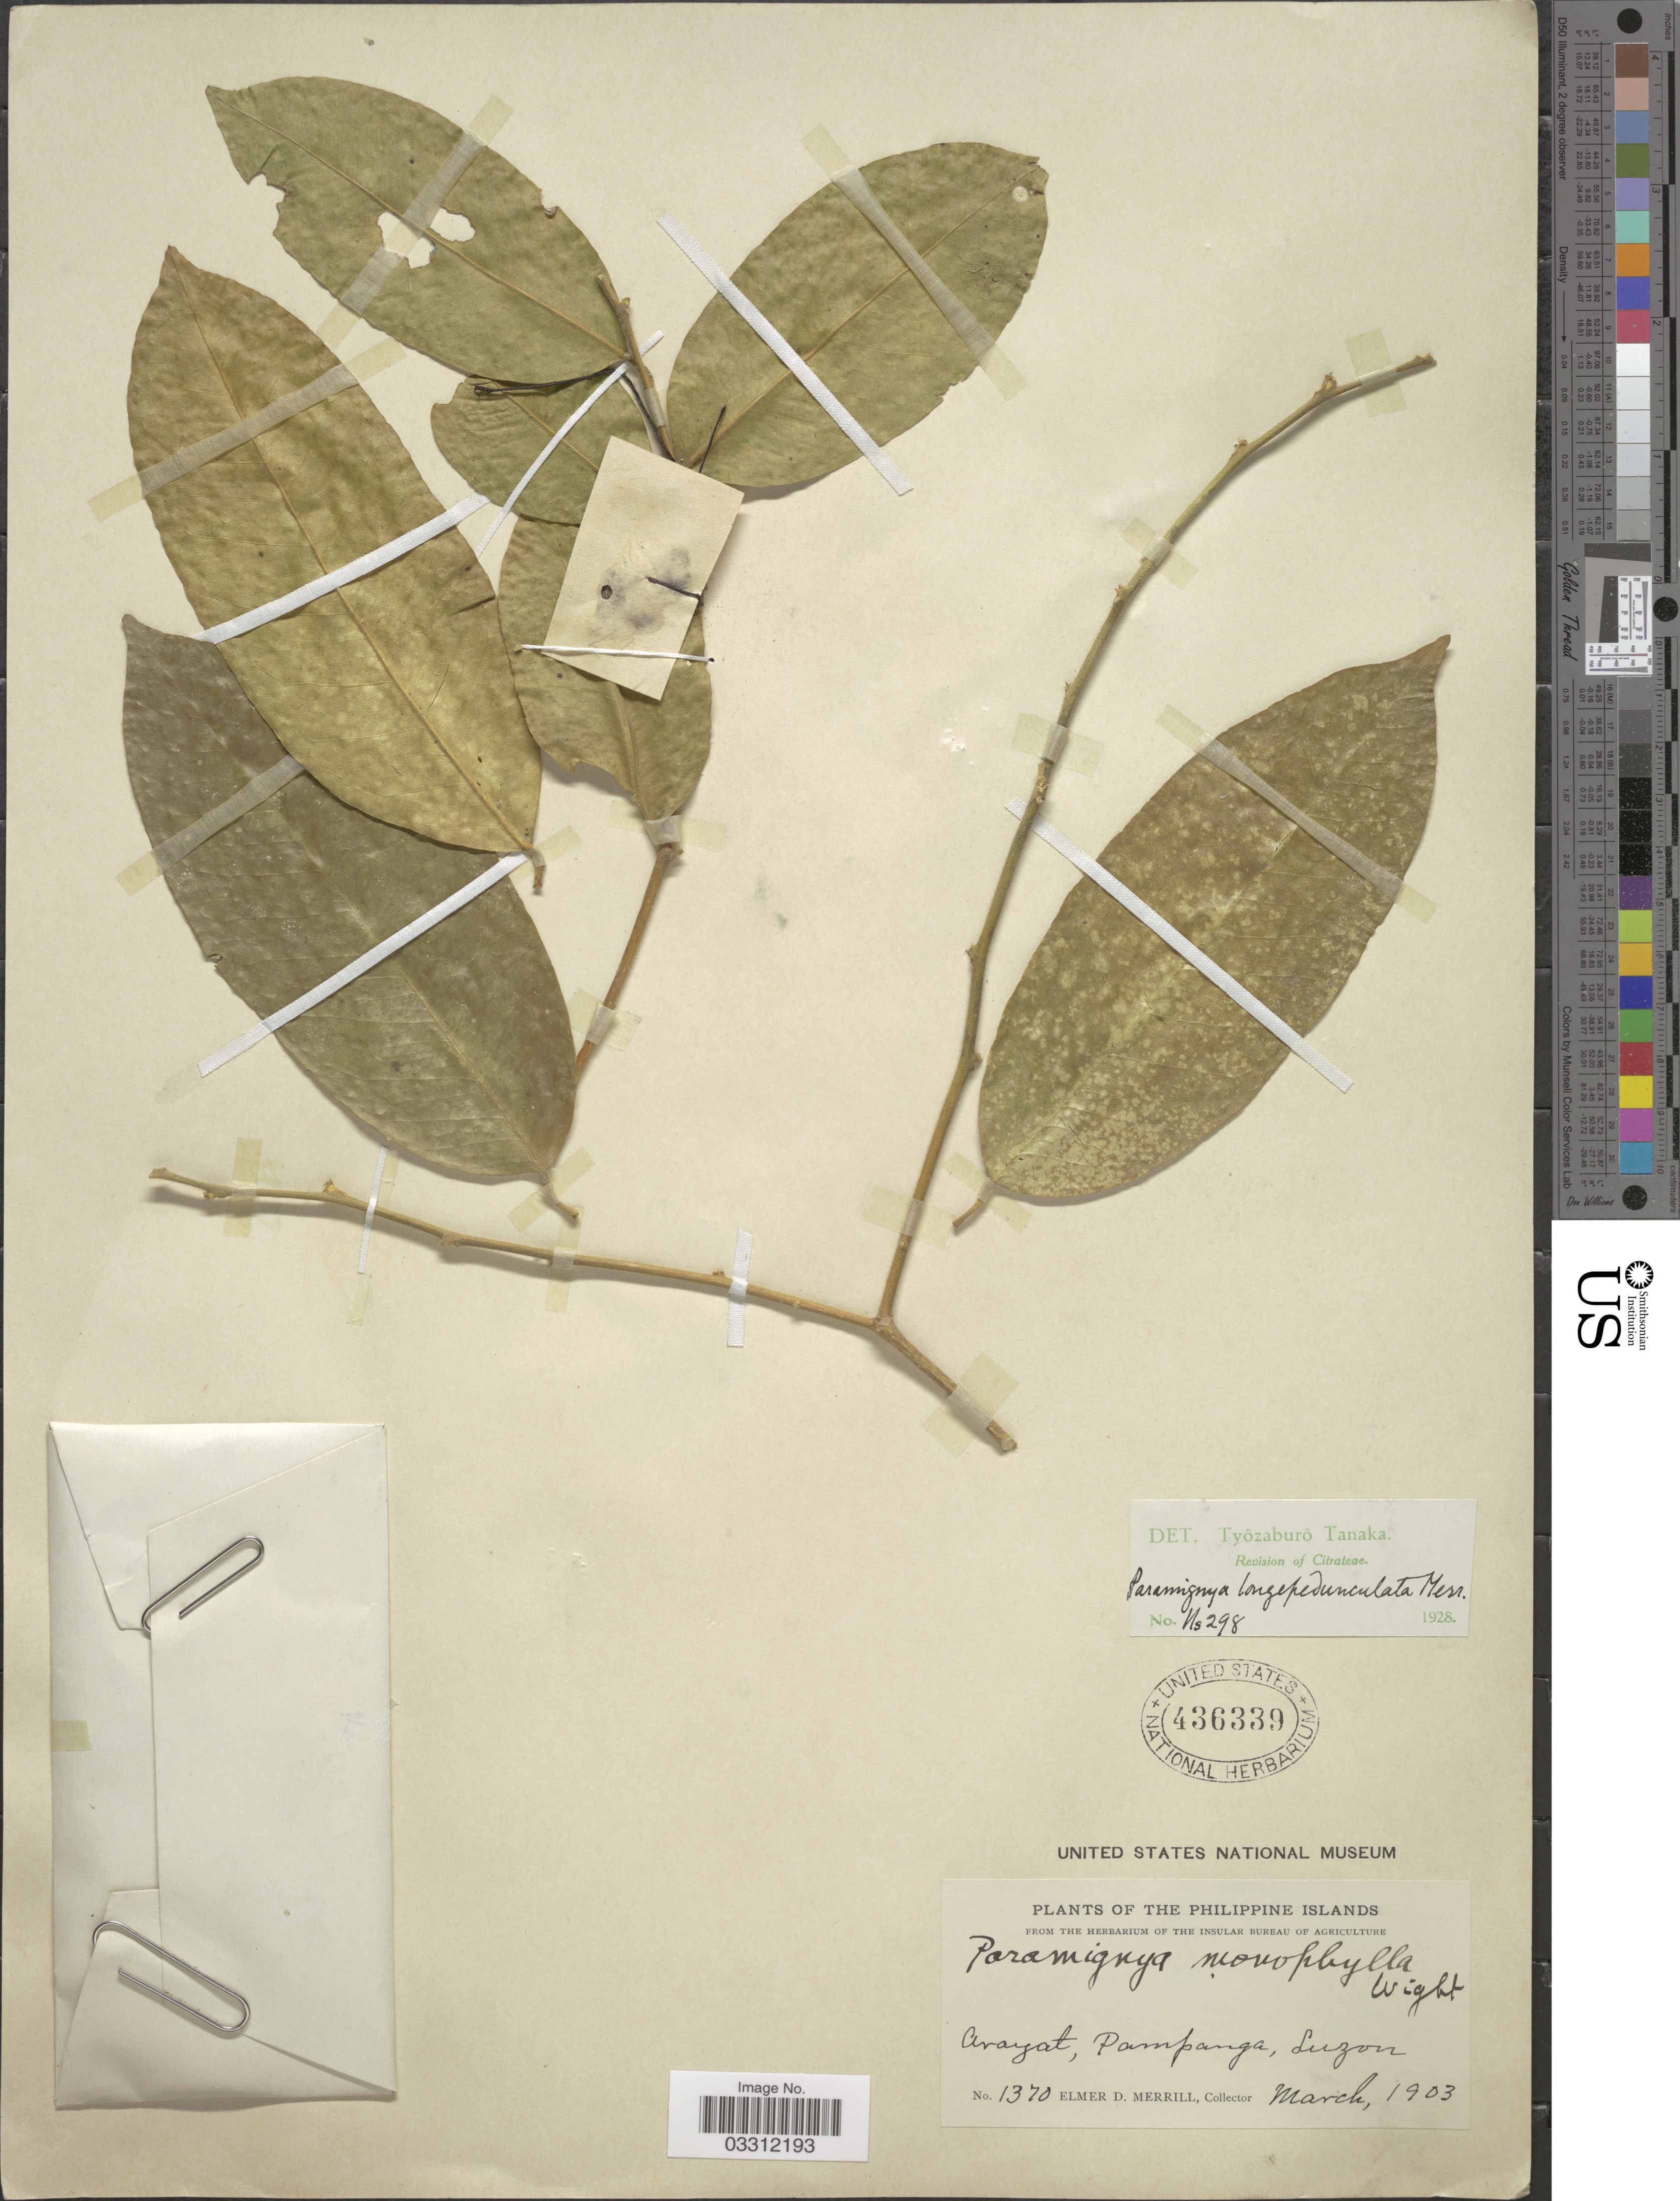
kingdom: Plantae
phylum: Tracheophyta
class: Magnoliopsida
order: Sapindales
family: Rutaceae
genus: Paramignya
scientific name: Paramignya longipedunculata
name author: Merr.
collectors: E. D. Merrill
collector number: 1370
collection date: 1903-03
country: Philippines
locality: Arayat, Pampanga, Luzon.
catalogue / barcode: US 436339